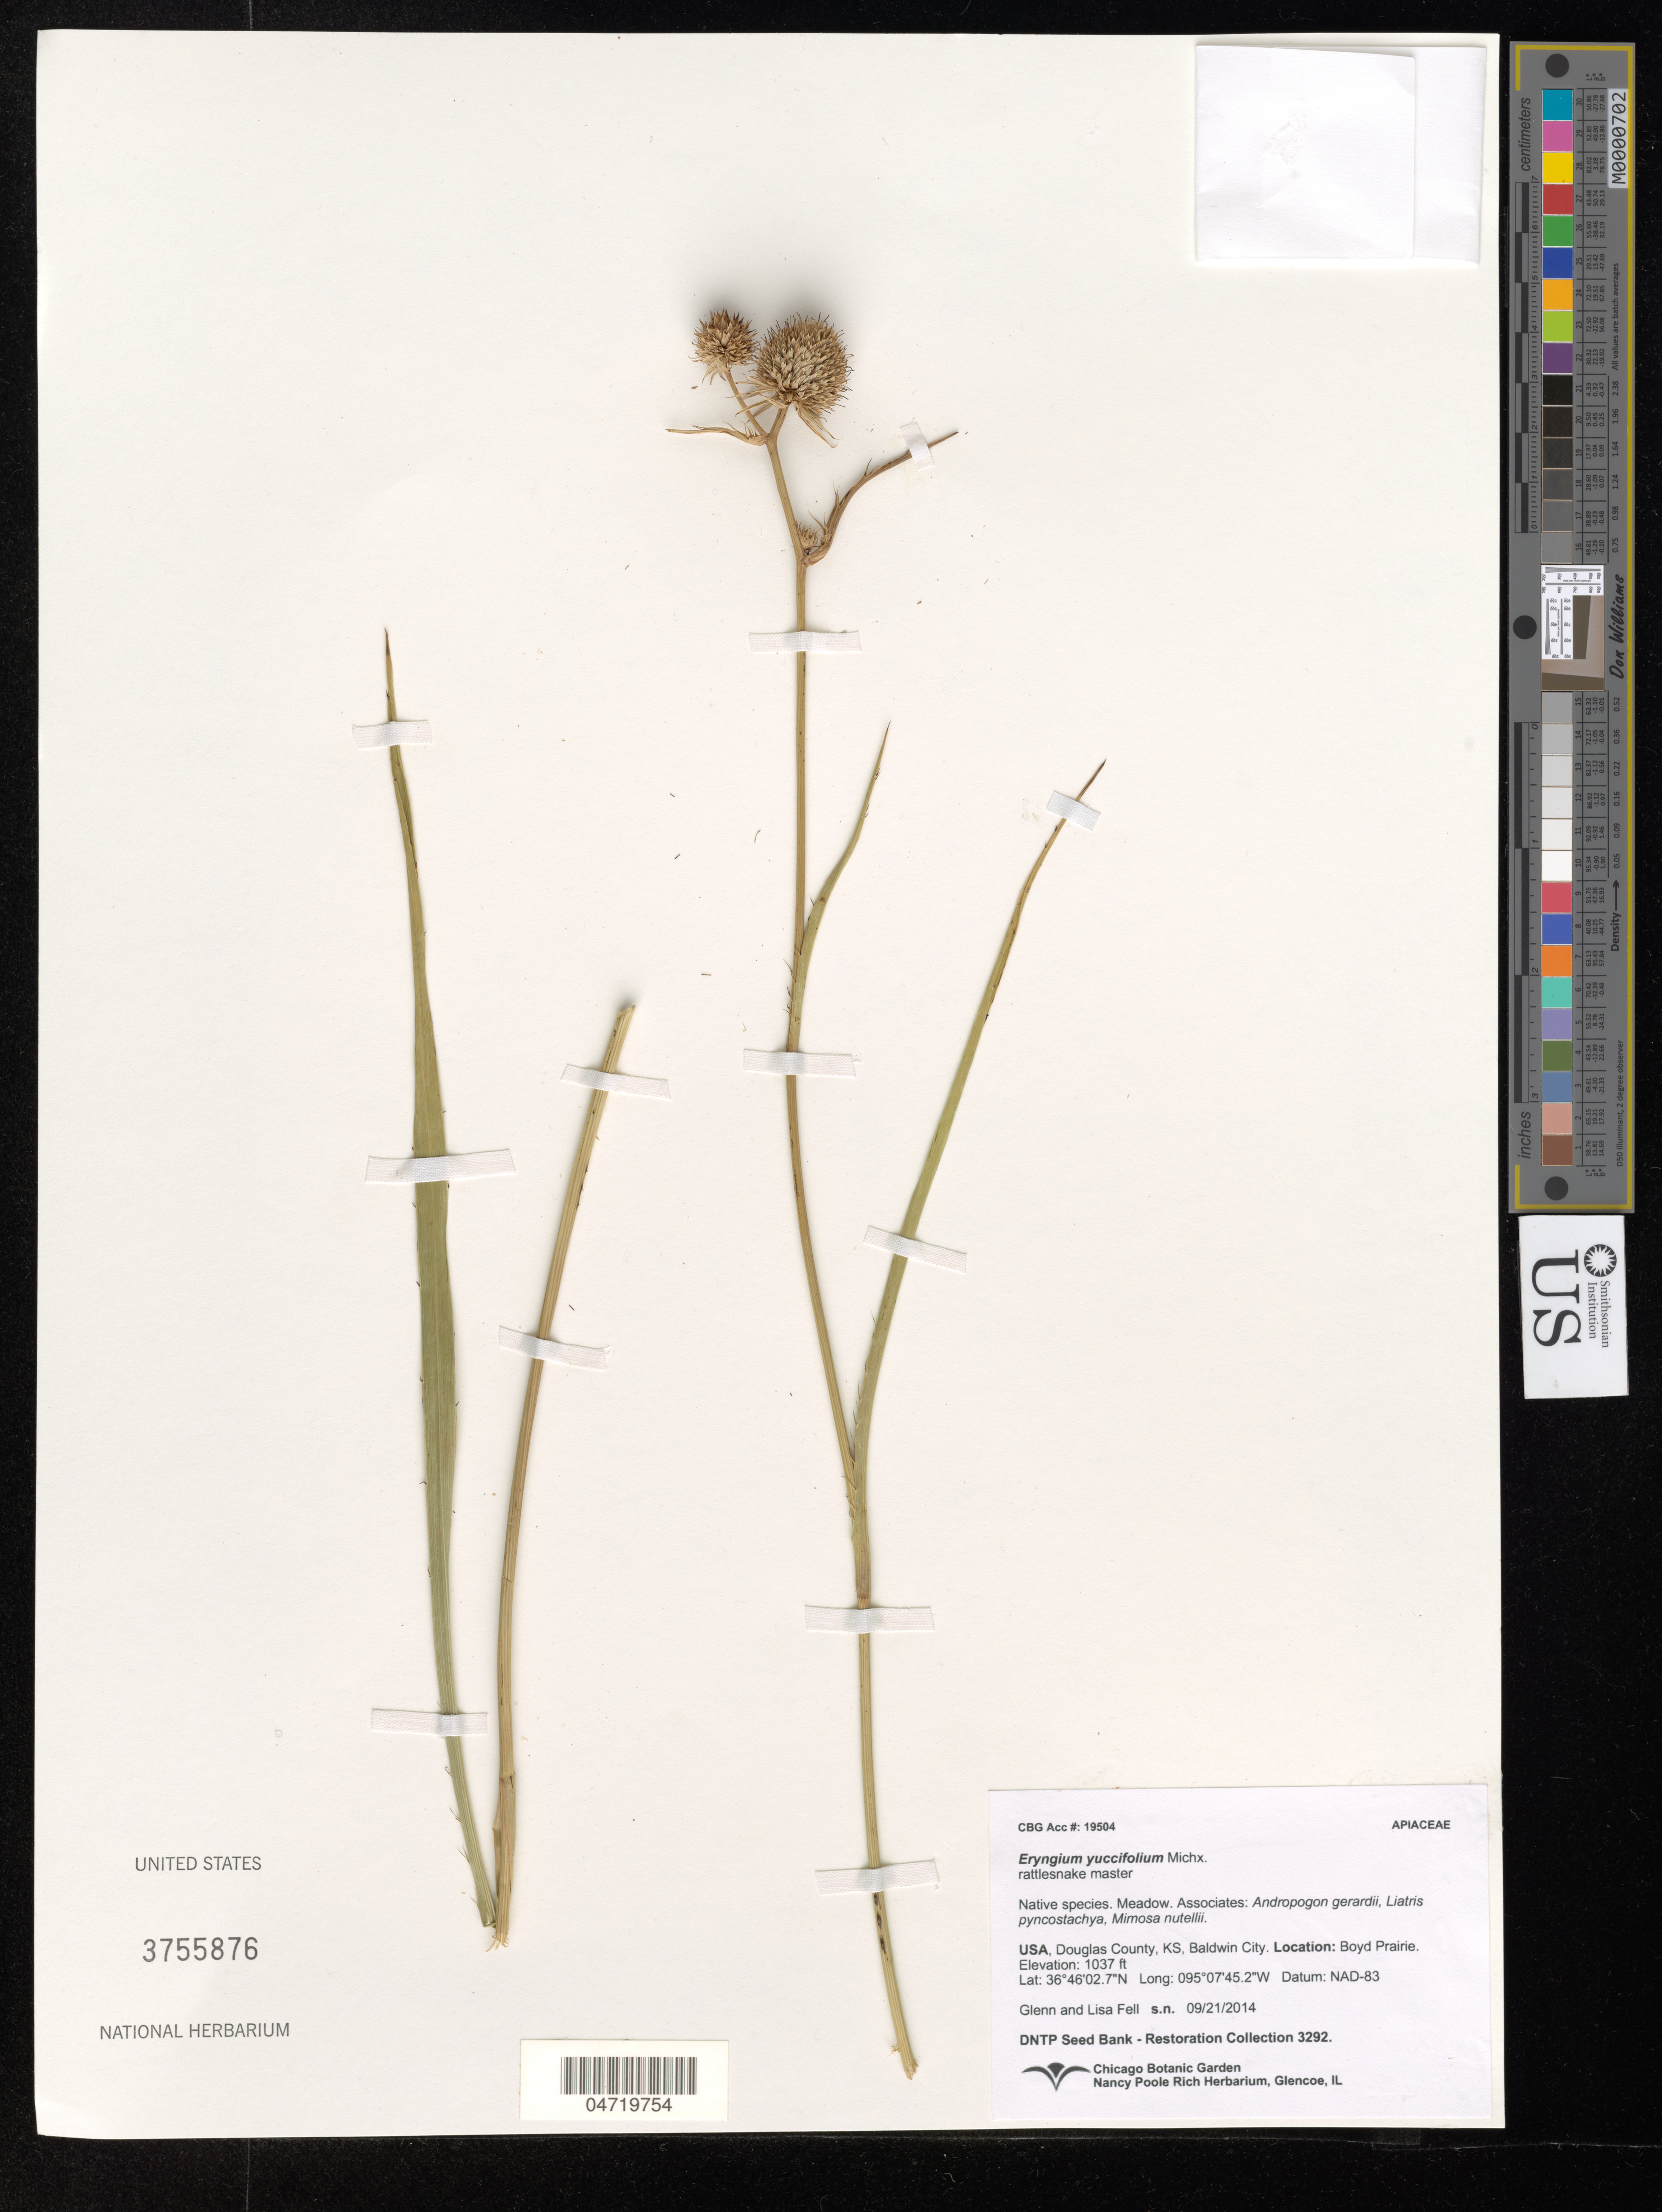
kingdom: Plantae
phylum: Tracheophyta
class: Magnoliopsida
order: Apiales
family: Apiaceae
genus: Eryngium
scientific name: Eryngium yuccifolium var. yuccifolium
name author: Michx.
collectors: G. Fell & L. Fell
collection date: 2014-09-21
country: United States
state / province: Kansas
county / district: Douglas County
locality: Boyd Prairie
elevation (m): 316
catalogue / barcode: US 3755876